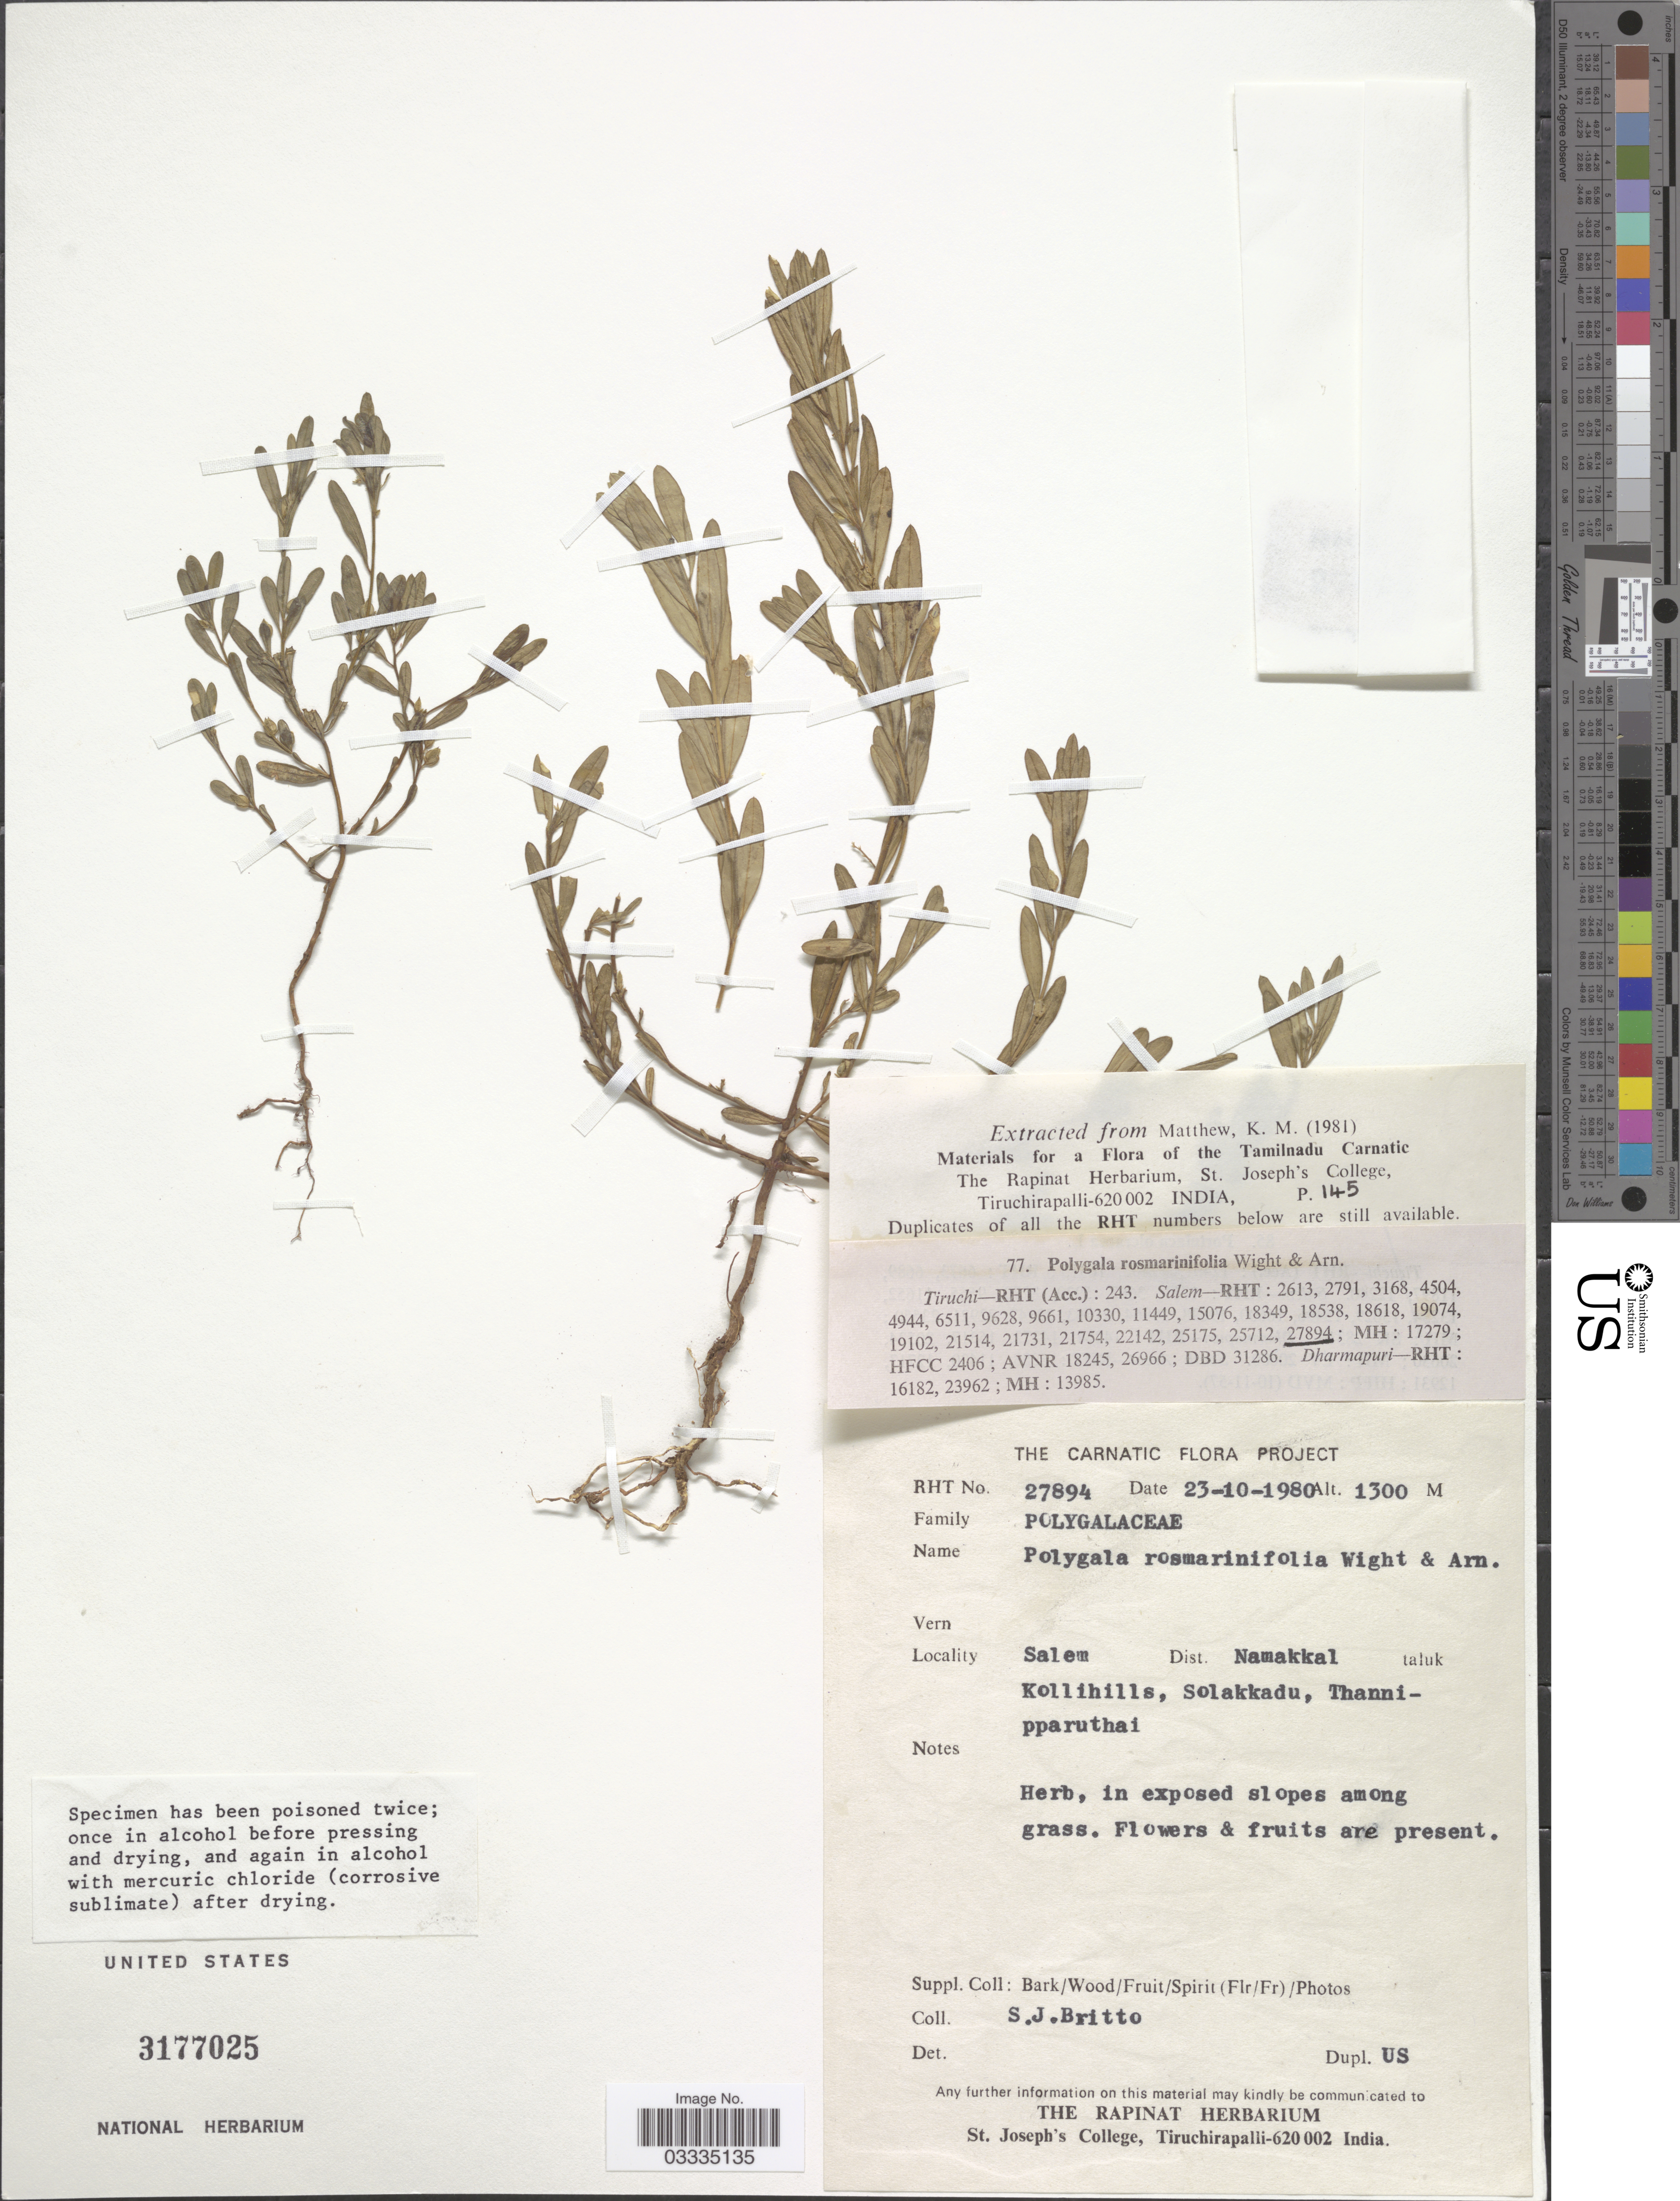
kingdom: Plantae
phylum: Tracheophyta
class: Magnoliopsida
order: Fabales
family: Polygalaceae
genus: Polygala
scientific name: Polygala rosmarinifolia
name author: Wight & Arn.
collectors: S. J. Britto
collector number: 27894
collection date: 1980-10-23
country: India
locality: Salem Dist. Namakkal taluk Kollihills, Solakkadu, Thannipparuthai.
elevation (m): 1300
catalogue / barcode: US 33177025